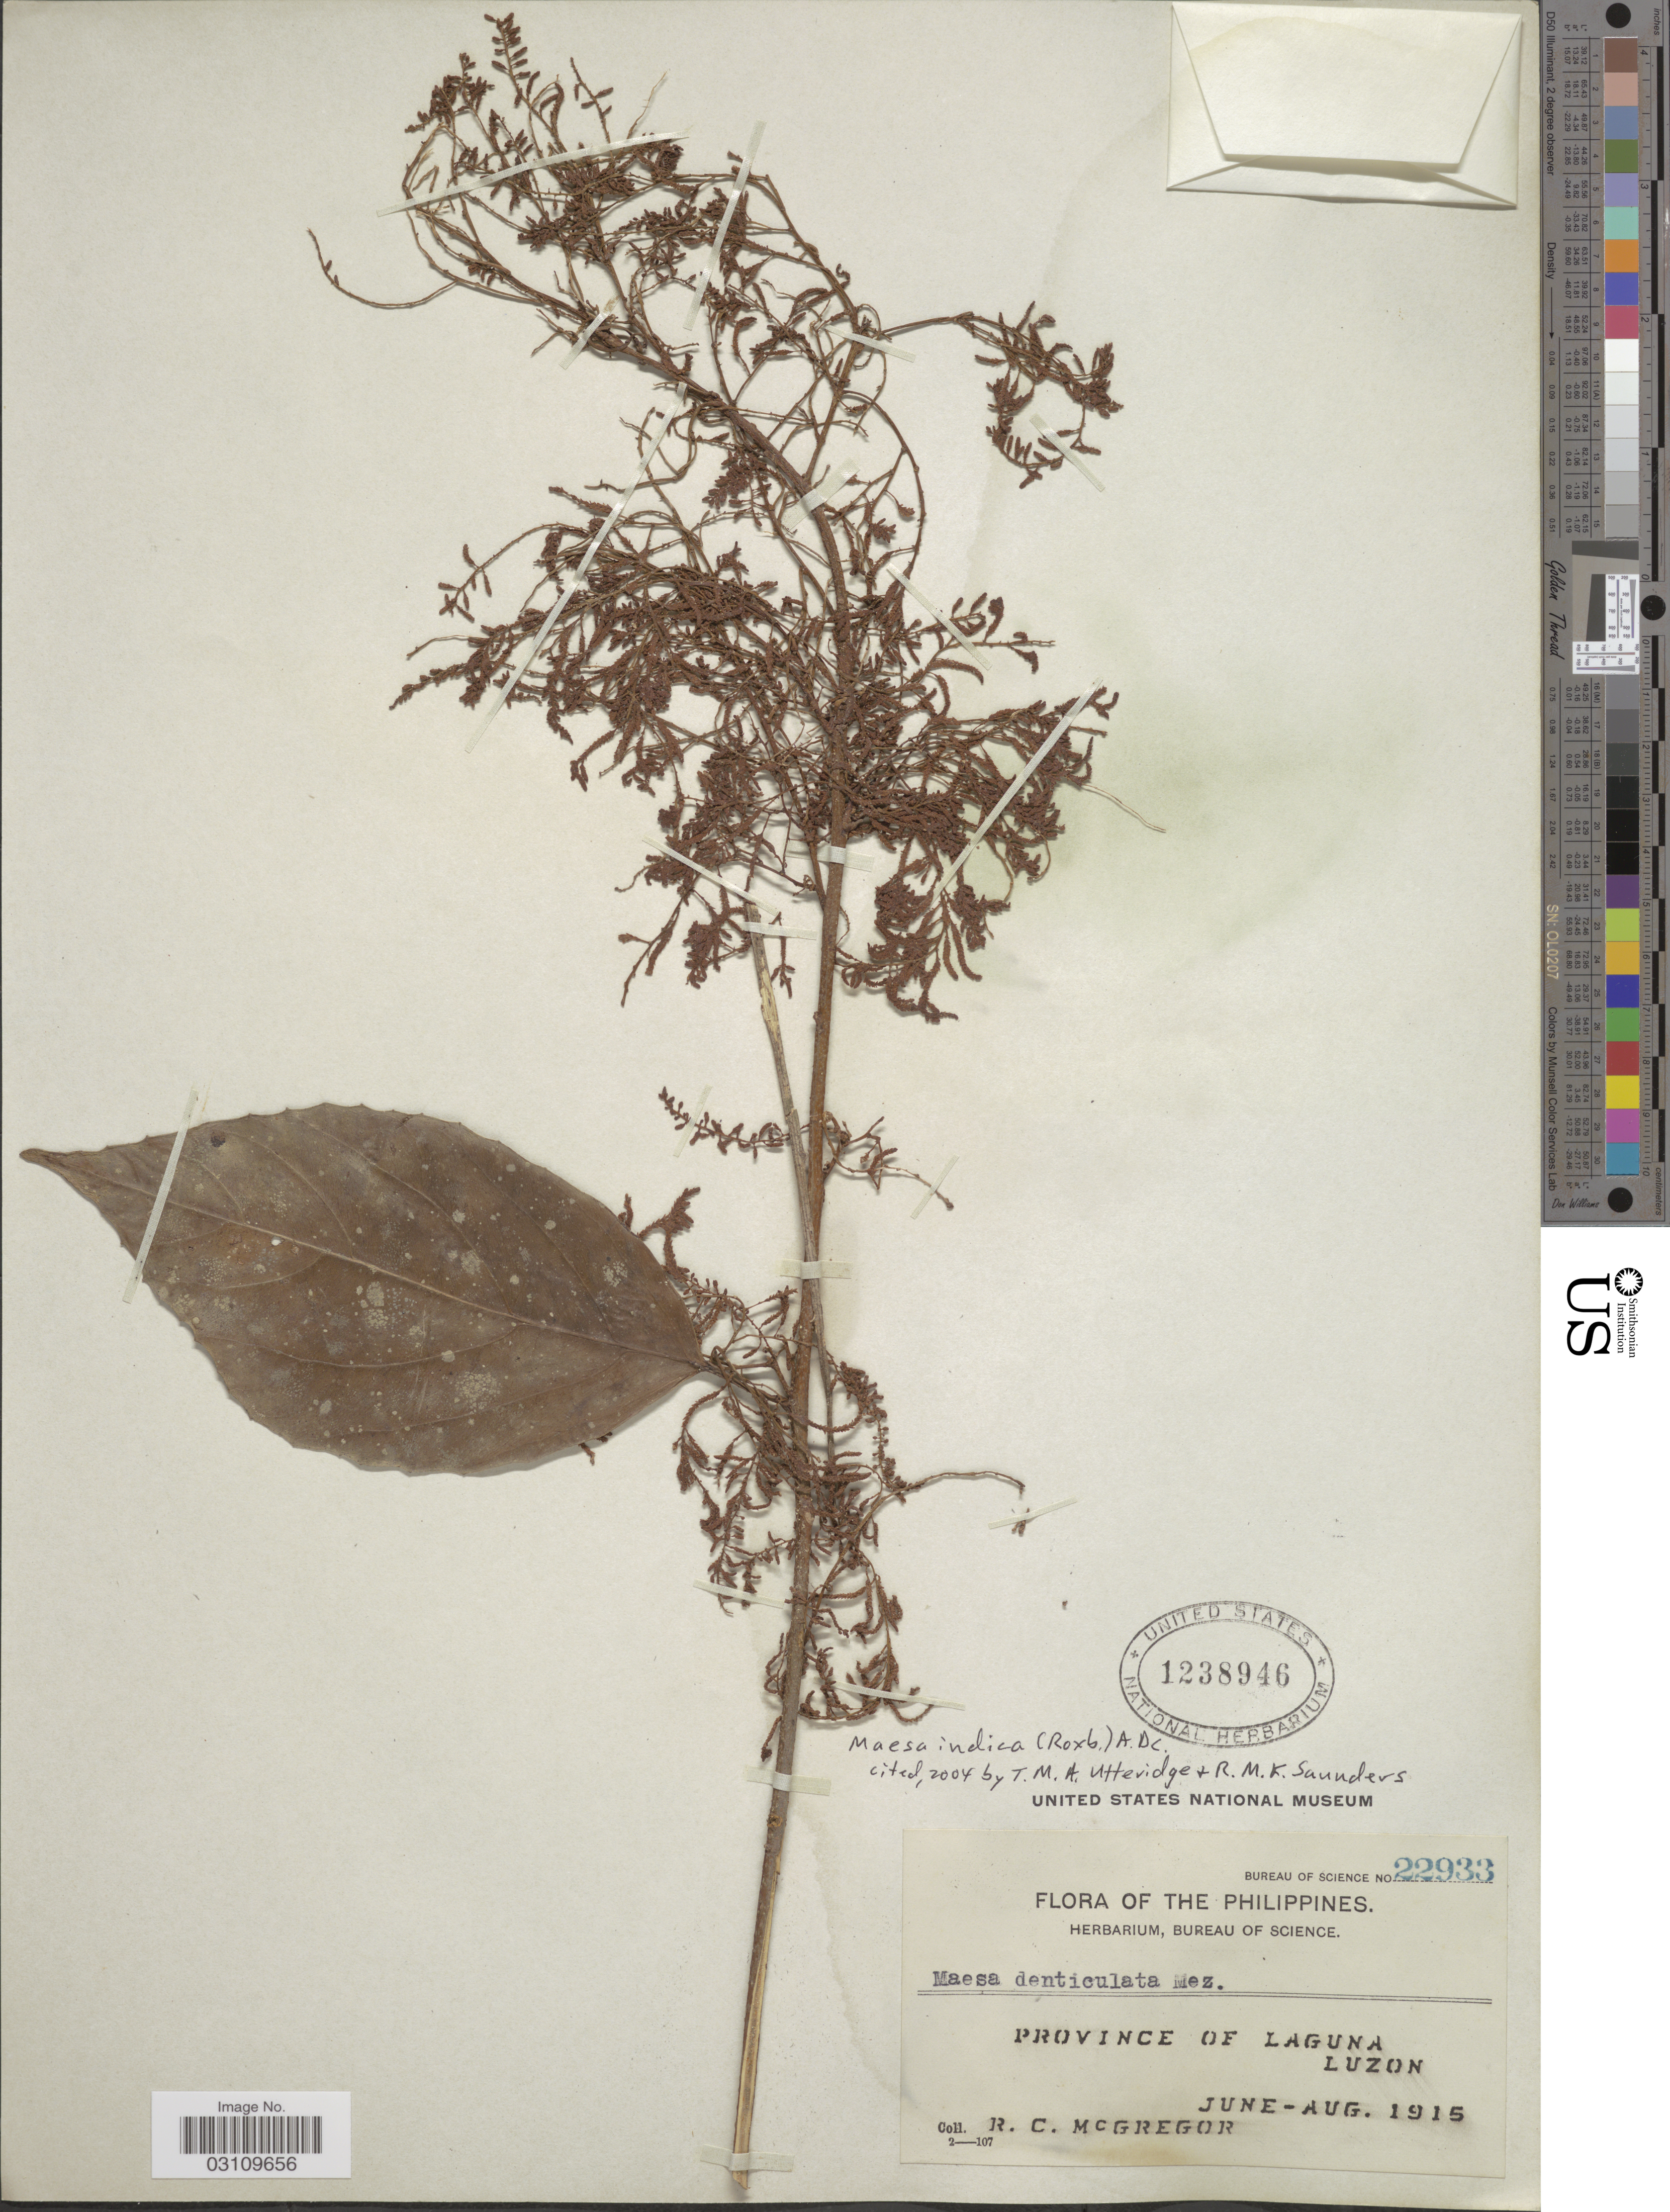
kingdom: Plantae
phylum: Tracheophyta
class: Magnoliopsida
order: Ericales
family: Primulaceae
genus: Maesa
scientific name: Maesa indica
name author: (Roxb.) A. DC.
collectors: R. C. McGregor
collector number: Bureau of Science 22933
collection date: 1915-06/1915-08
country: Philippines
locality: Province of Laguna, Luzon.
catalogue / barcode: US 1238946